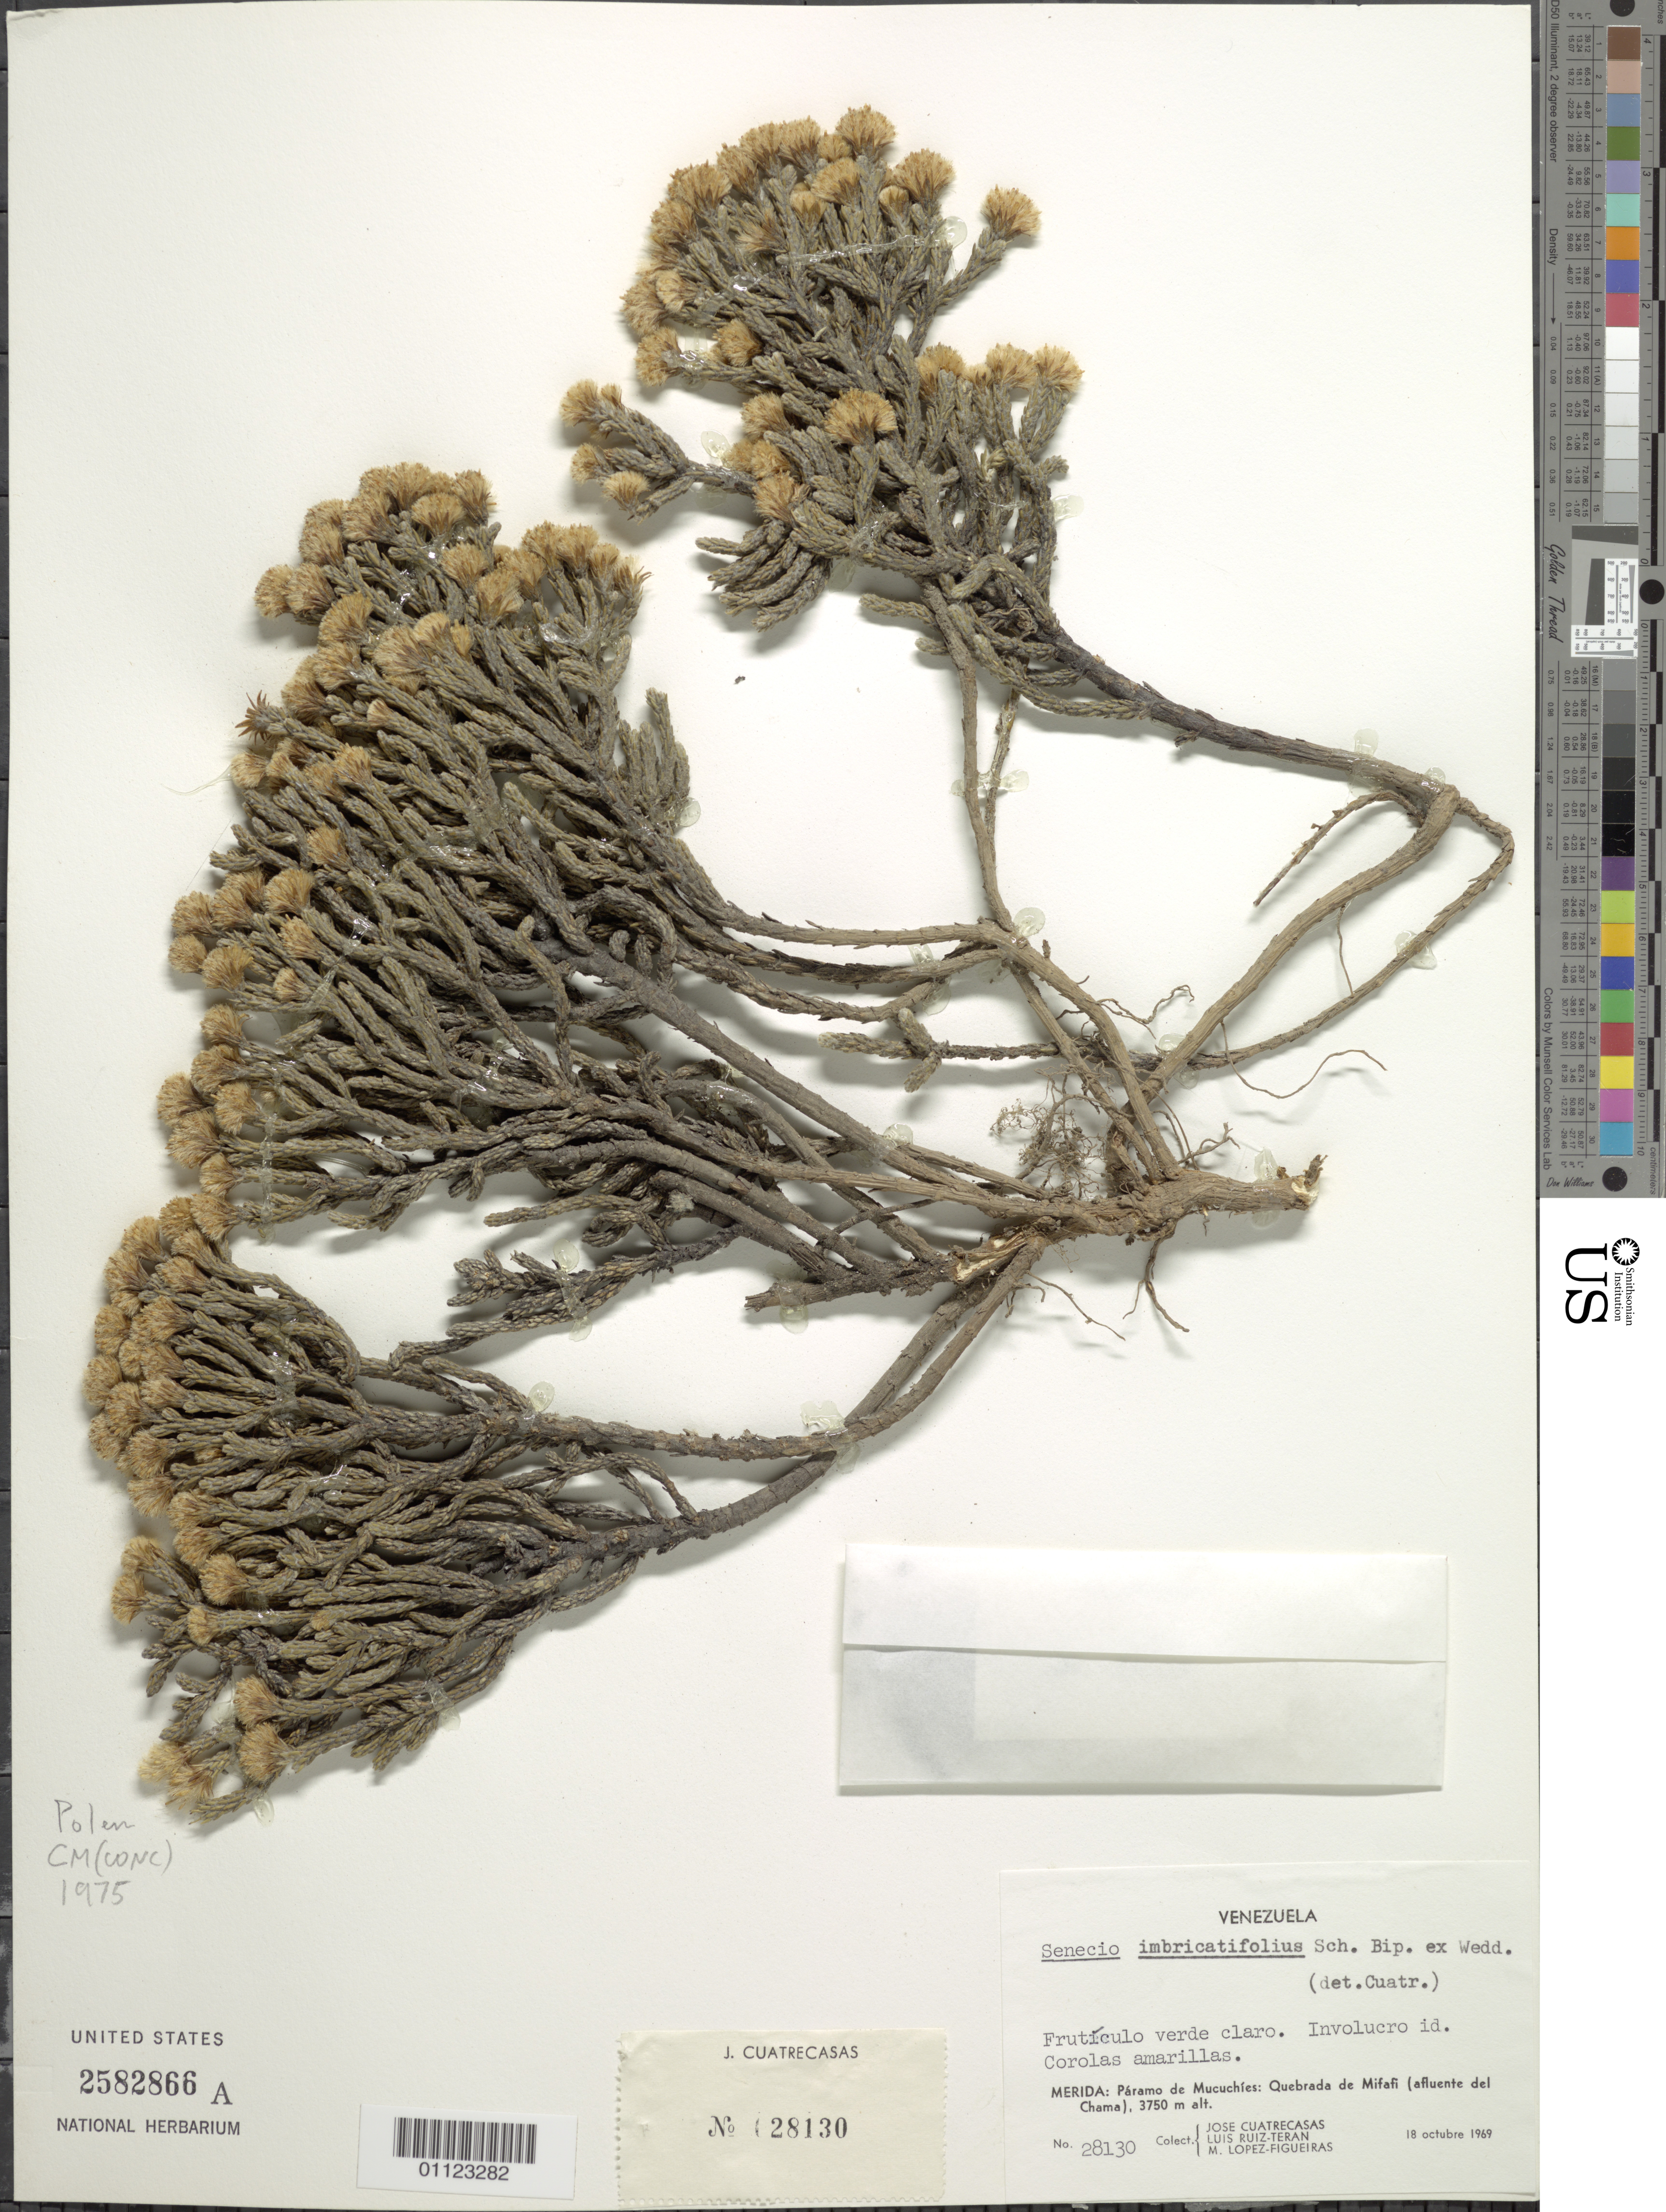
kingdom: Plantae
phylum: Tracheophyta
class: Magnoliopsida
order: Asterales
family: Asteraceae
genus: Pentacalia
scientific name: Pentacalia imbricatifolia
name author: (Sch. Bip. ex Wedd.) Cuatrec.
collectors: J. Cuatrecasas, L. E. Ruíz-Terán & M. López Figueiras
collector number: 28130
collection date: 1969-10-18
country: Venezuela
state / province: Mérida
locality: Páramo de Mucuchíes: Quebrada de Mifafi (affluente del Chama).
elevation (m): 3750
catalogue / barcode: US 2582866